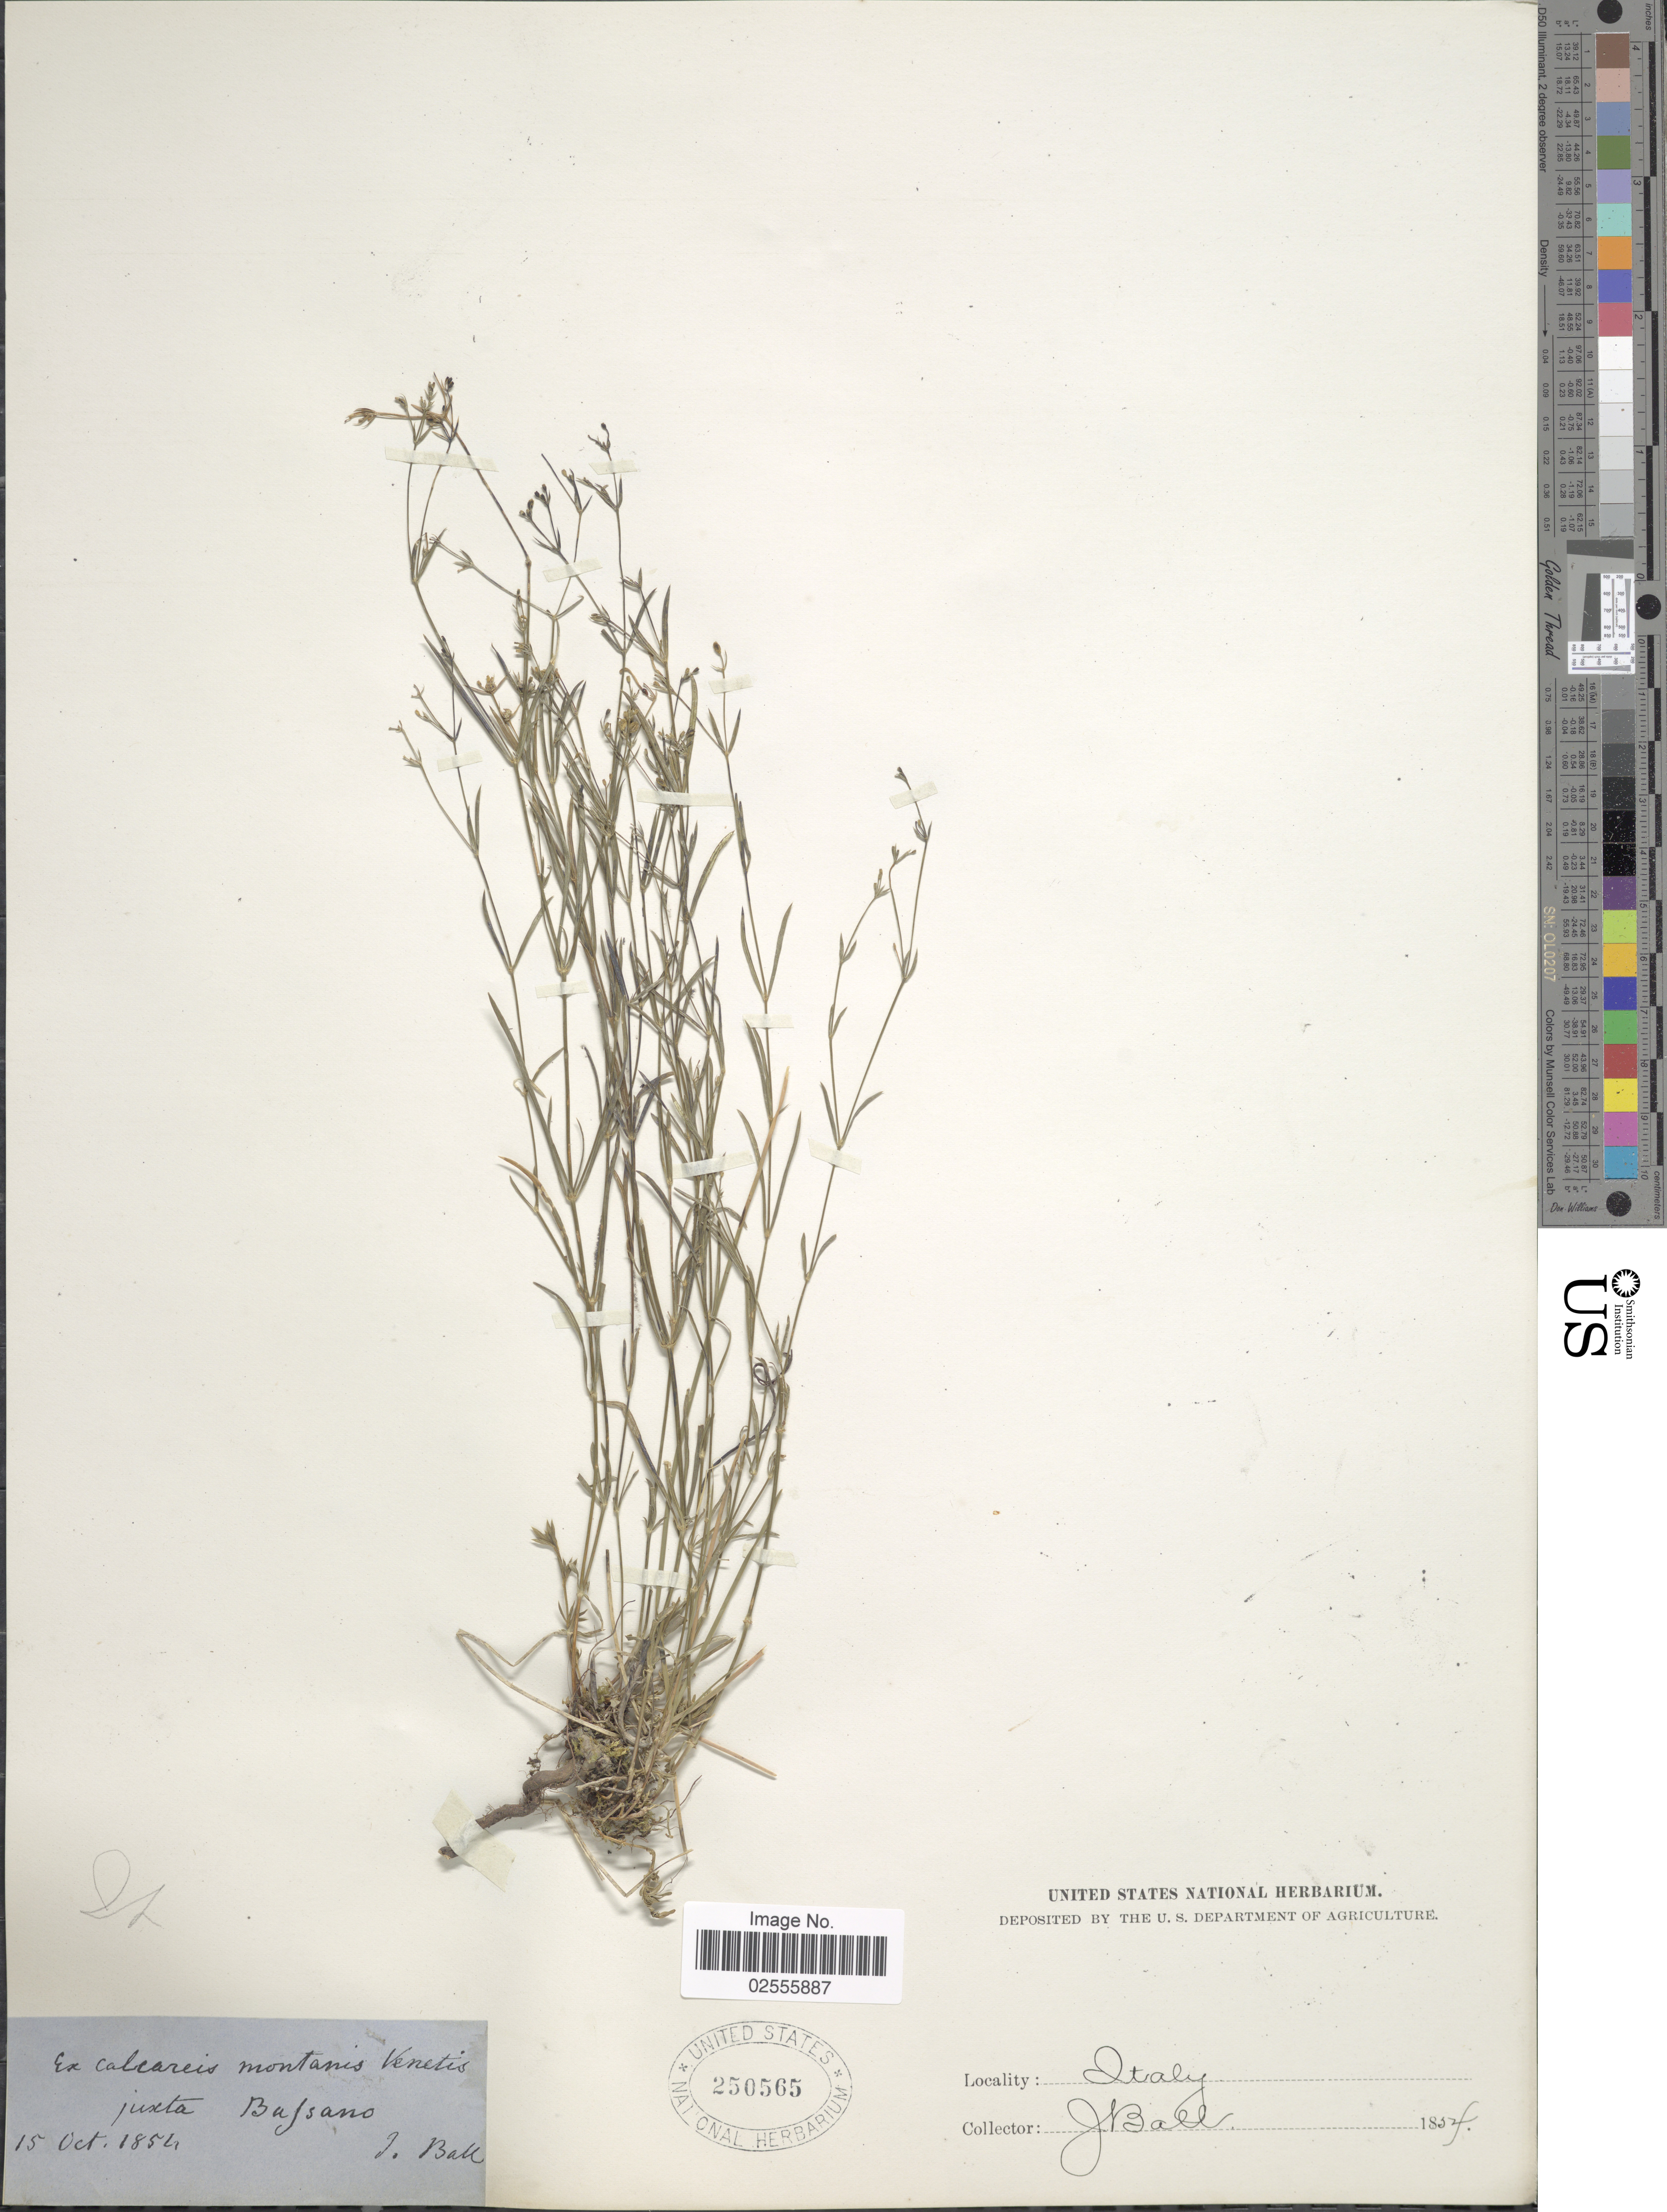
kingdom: Plantae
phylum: Tracheophyta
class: Magnoliopsida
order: Gentianales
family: Rubiaceae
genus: Asperula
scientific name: Asperula sp.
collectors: J. Ball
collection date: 1854-10-15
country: Italy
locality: Calcareis montanis Venetis juxta Bassano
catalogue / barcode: US 250565